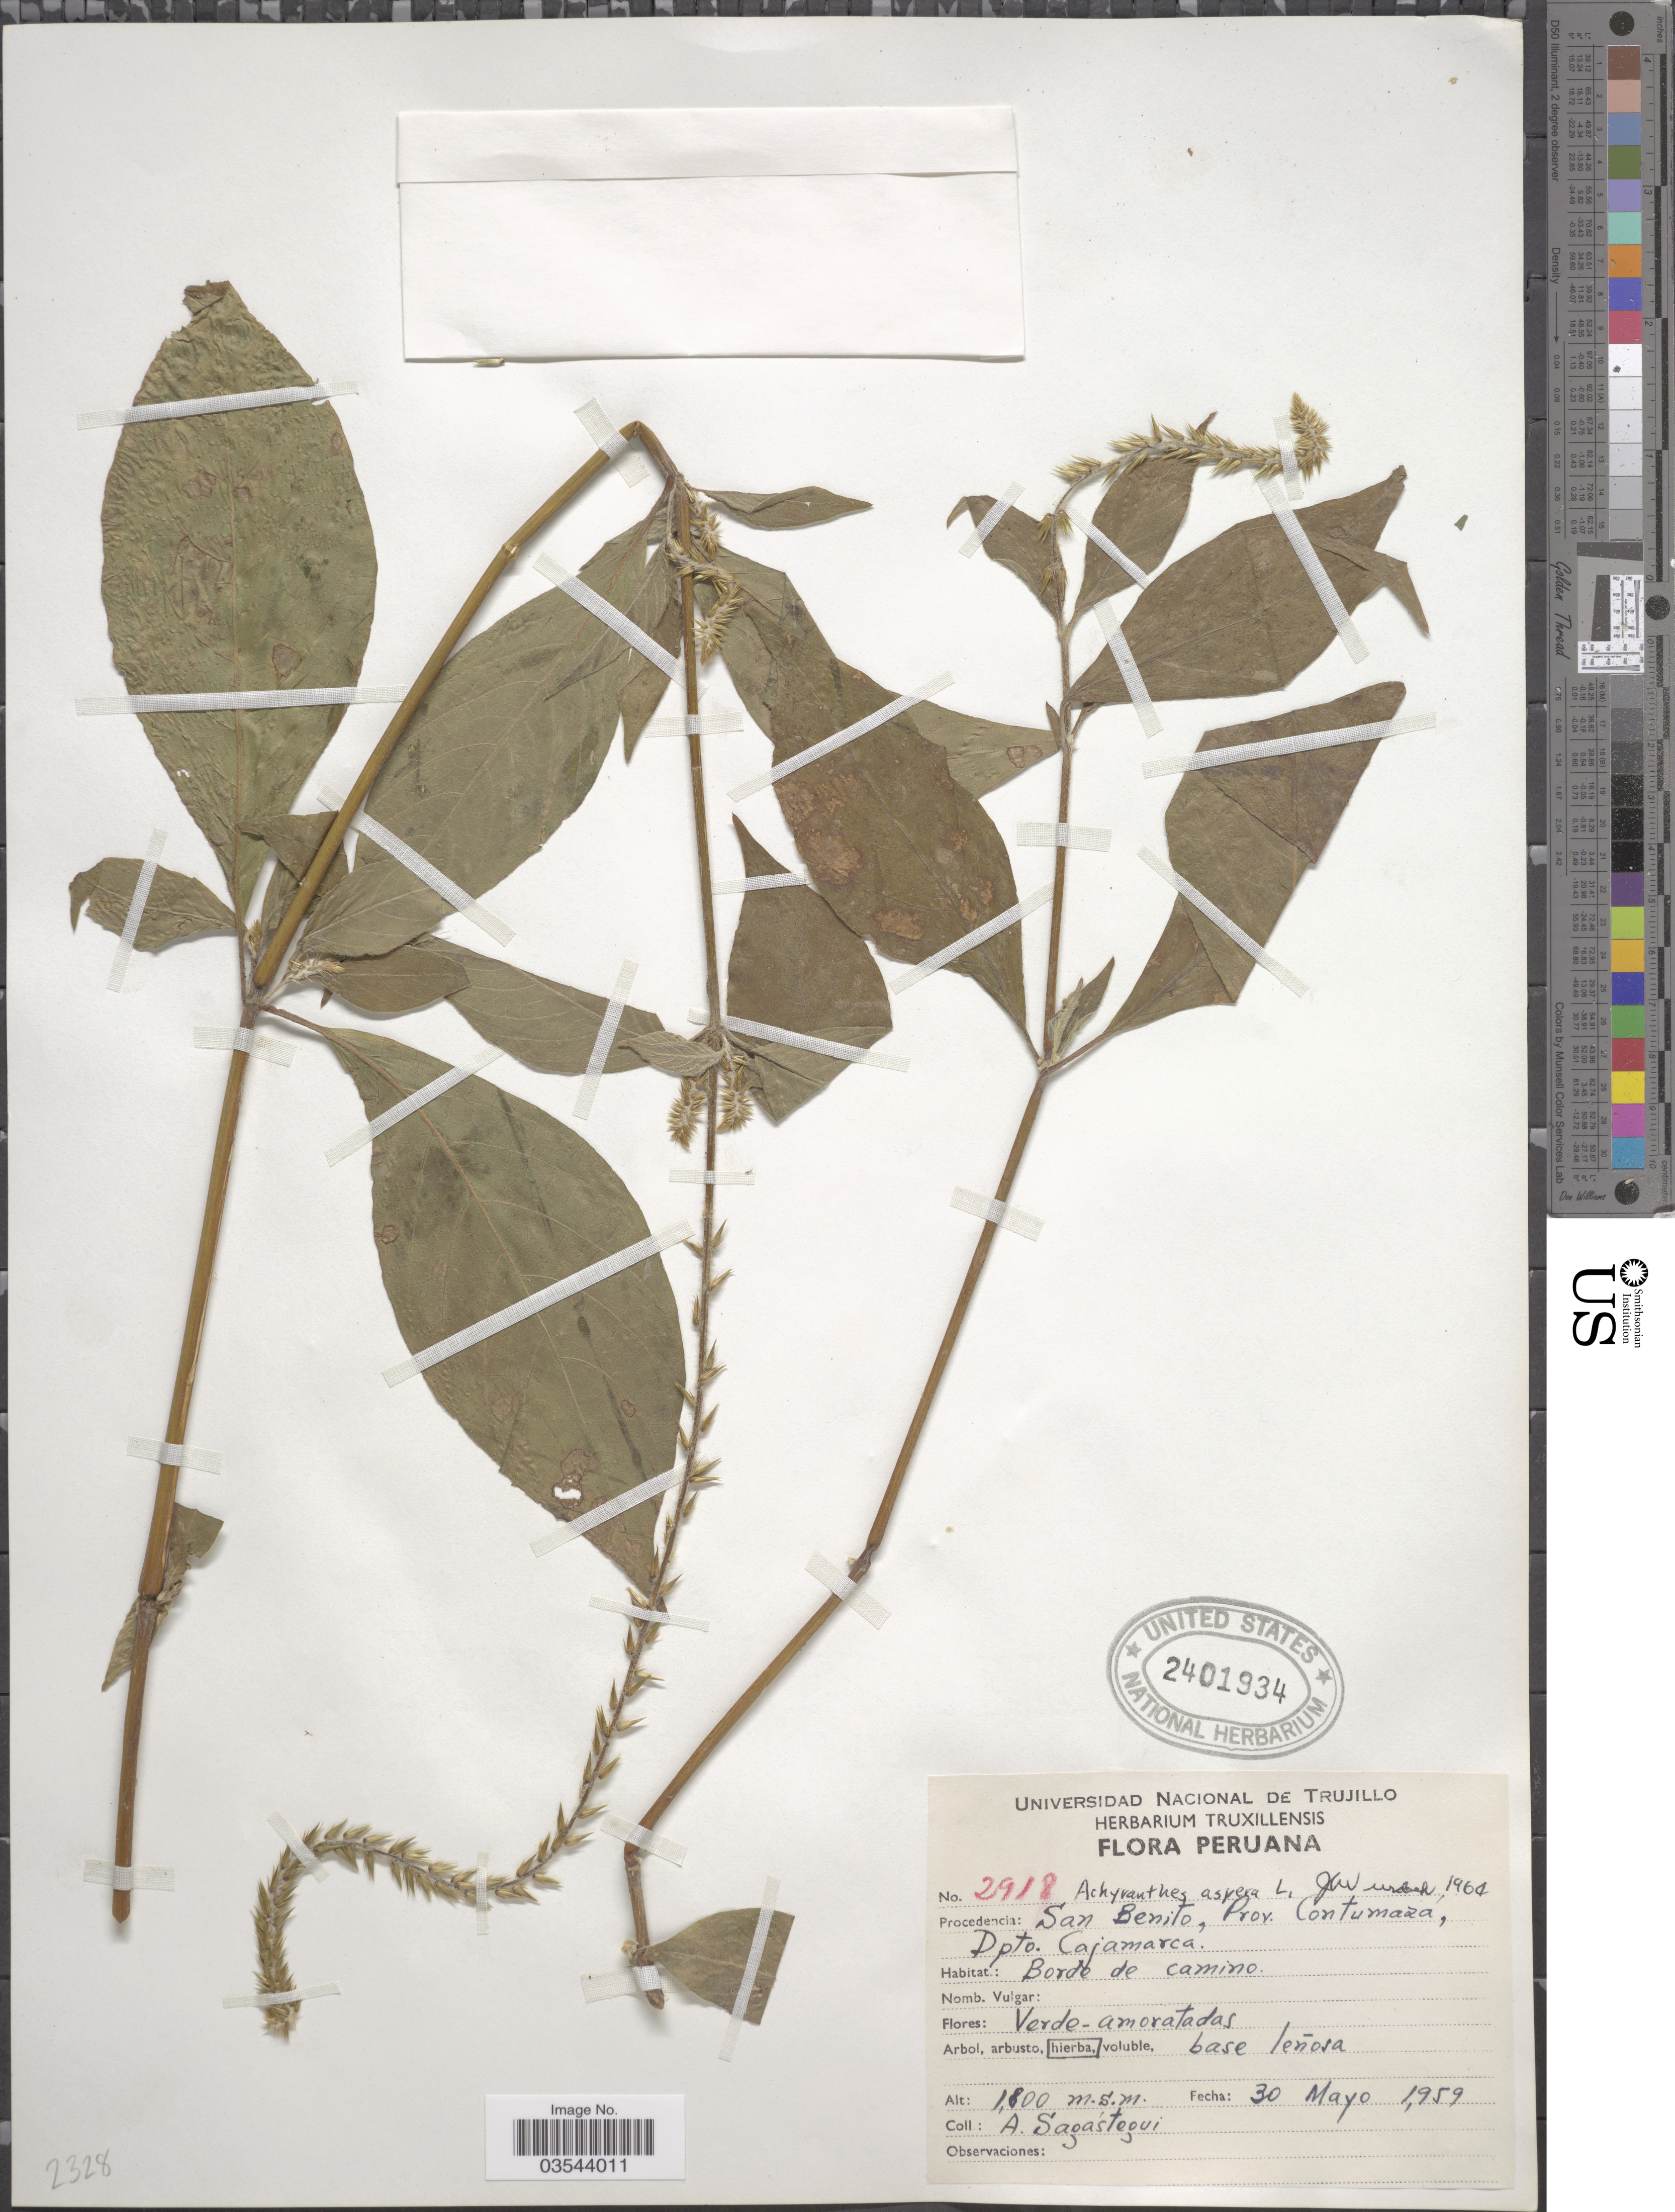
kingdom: Plantae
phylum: Tracheophyta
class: Magnoliopsida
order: Caryophyllales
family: Amaranthaceae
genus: Achyranthes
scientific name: Achyranthes aspera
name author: L.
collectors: A. Sagastegui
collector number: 2918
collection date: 1959-05-30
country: Peru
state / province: Cajamarca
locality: San Benito, Prov. Contumaza, Dpto. Cajamarca.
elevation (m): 1800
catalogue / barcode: US 2401934